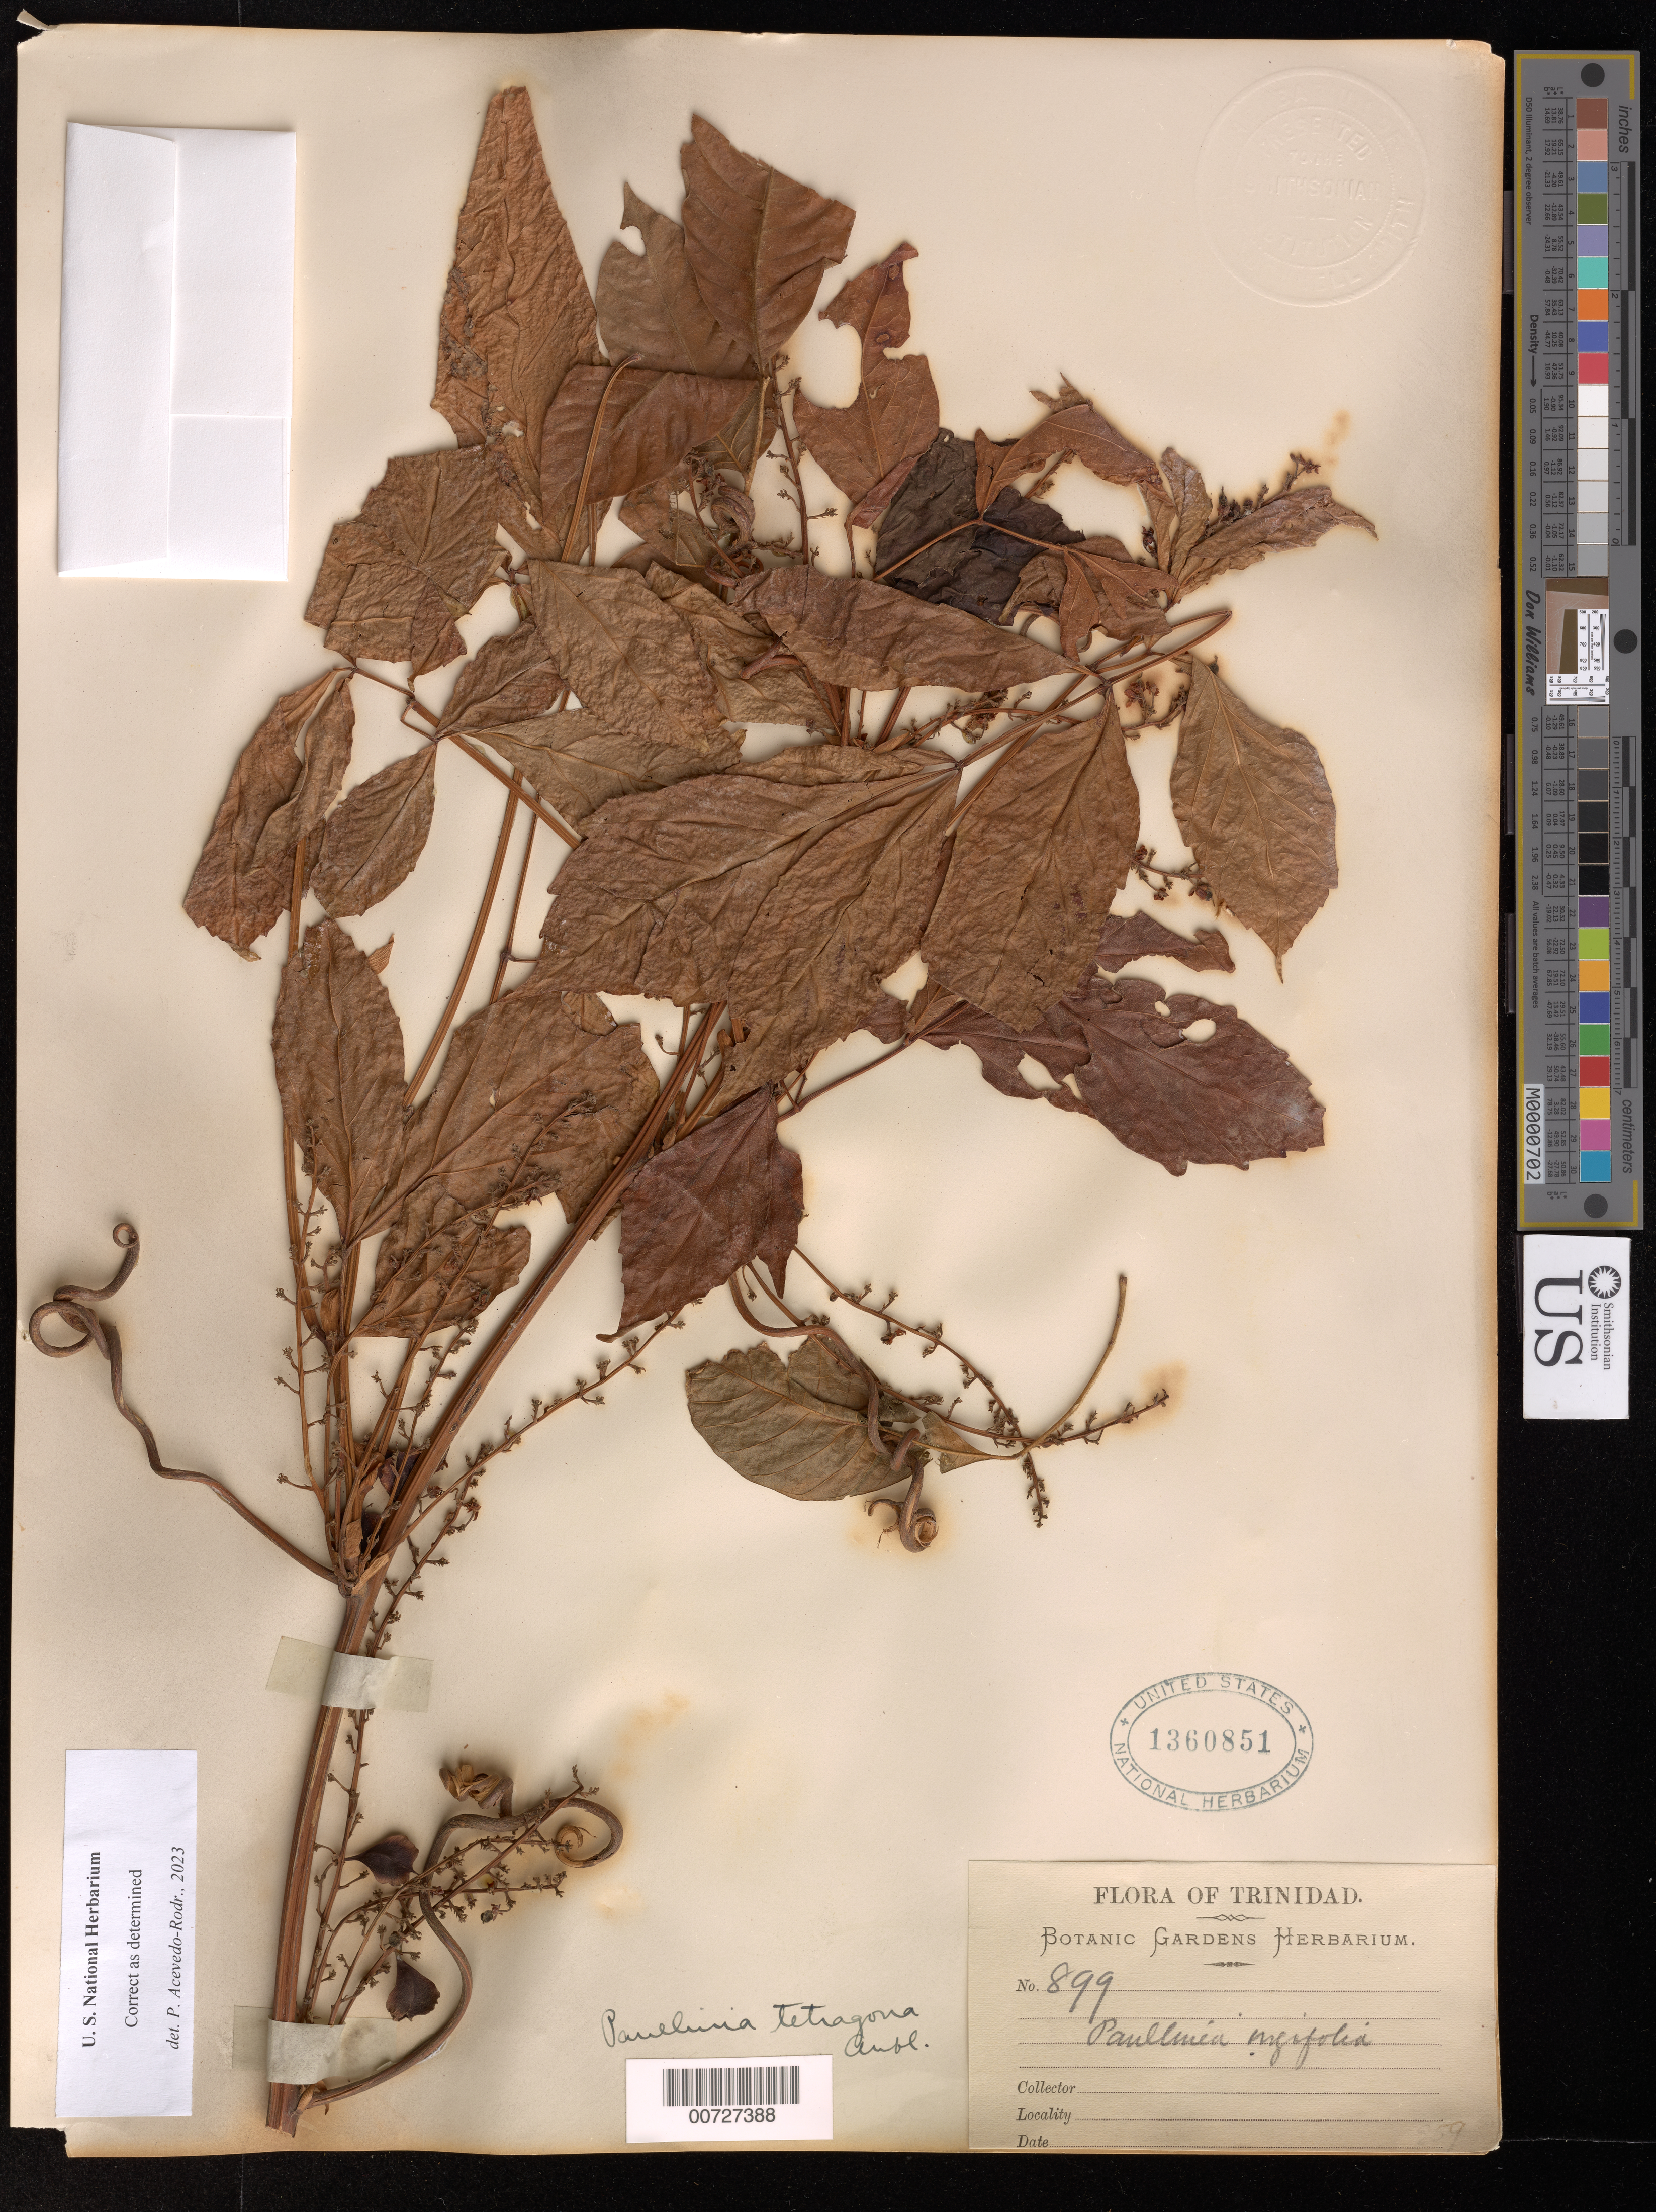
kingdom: Plantae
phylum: Tracheophyta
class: Magnoliopsida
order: Sapindales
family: Sapindaceae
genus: Paullinia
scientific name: Paullinia tetragona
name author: Aubl.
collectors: ex herb. Bot. Gard. Trinidad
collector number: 899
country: Trinidad and Tobago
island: Trinidad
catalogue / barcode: US 1360851